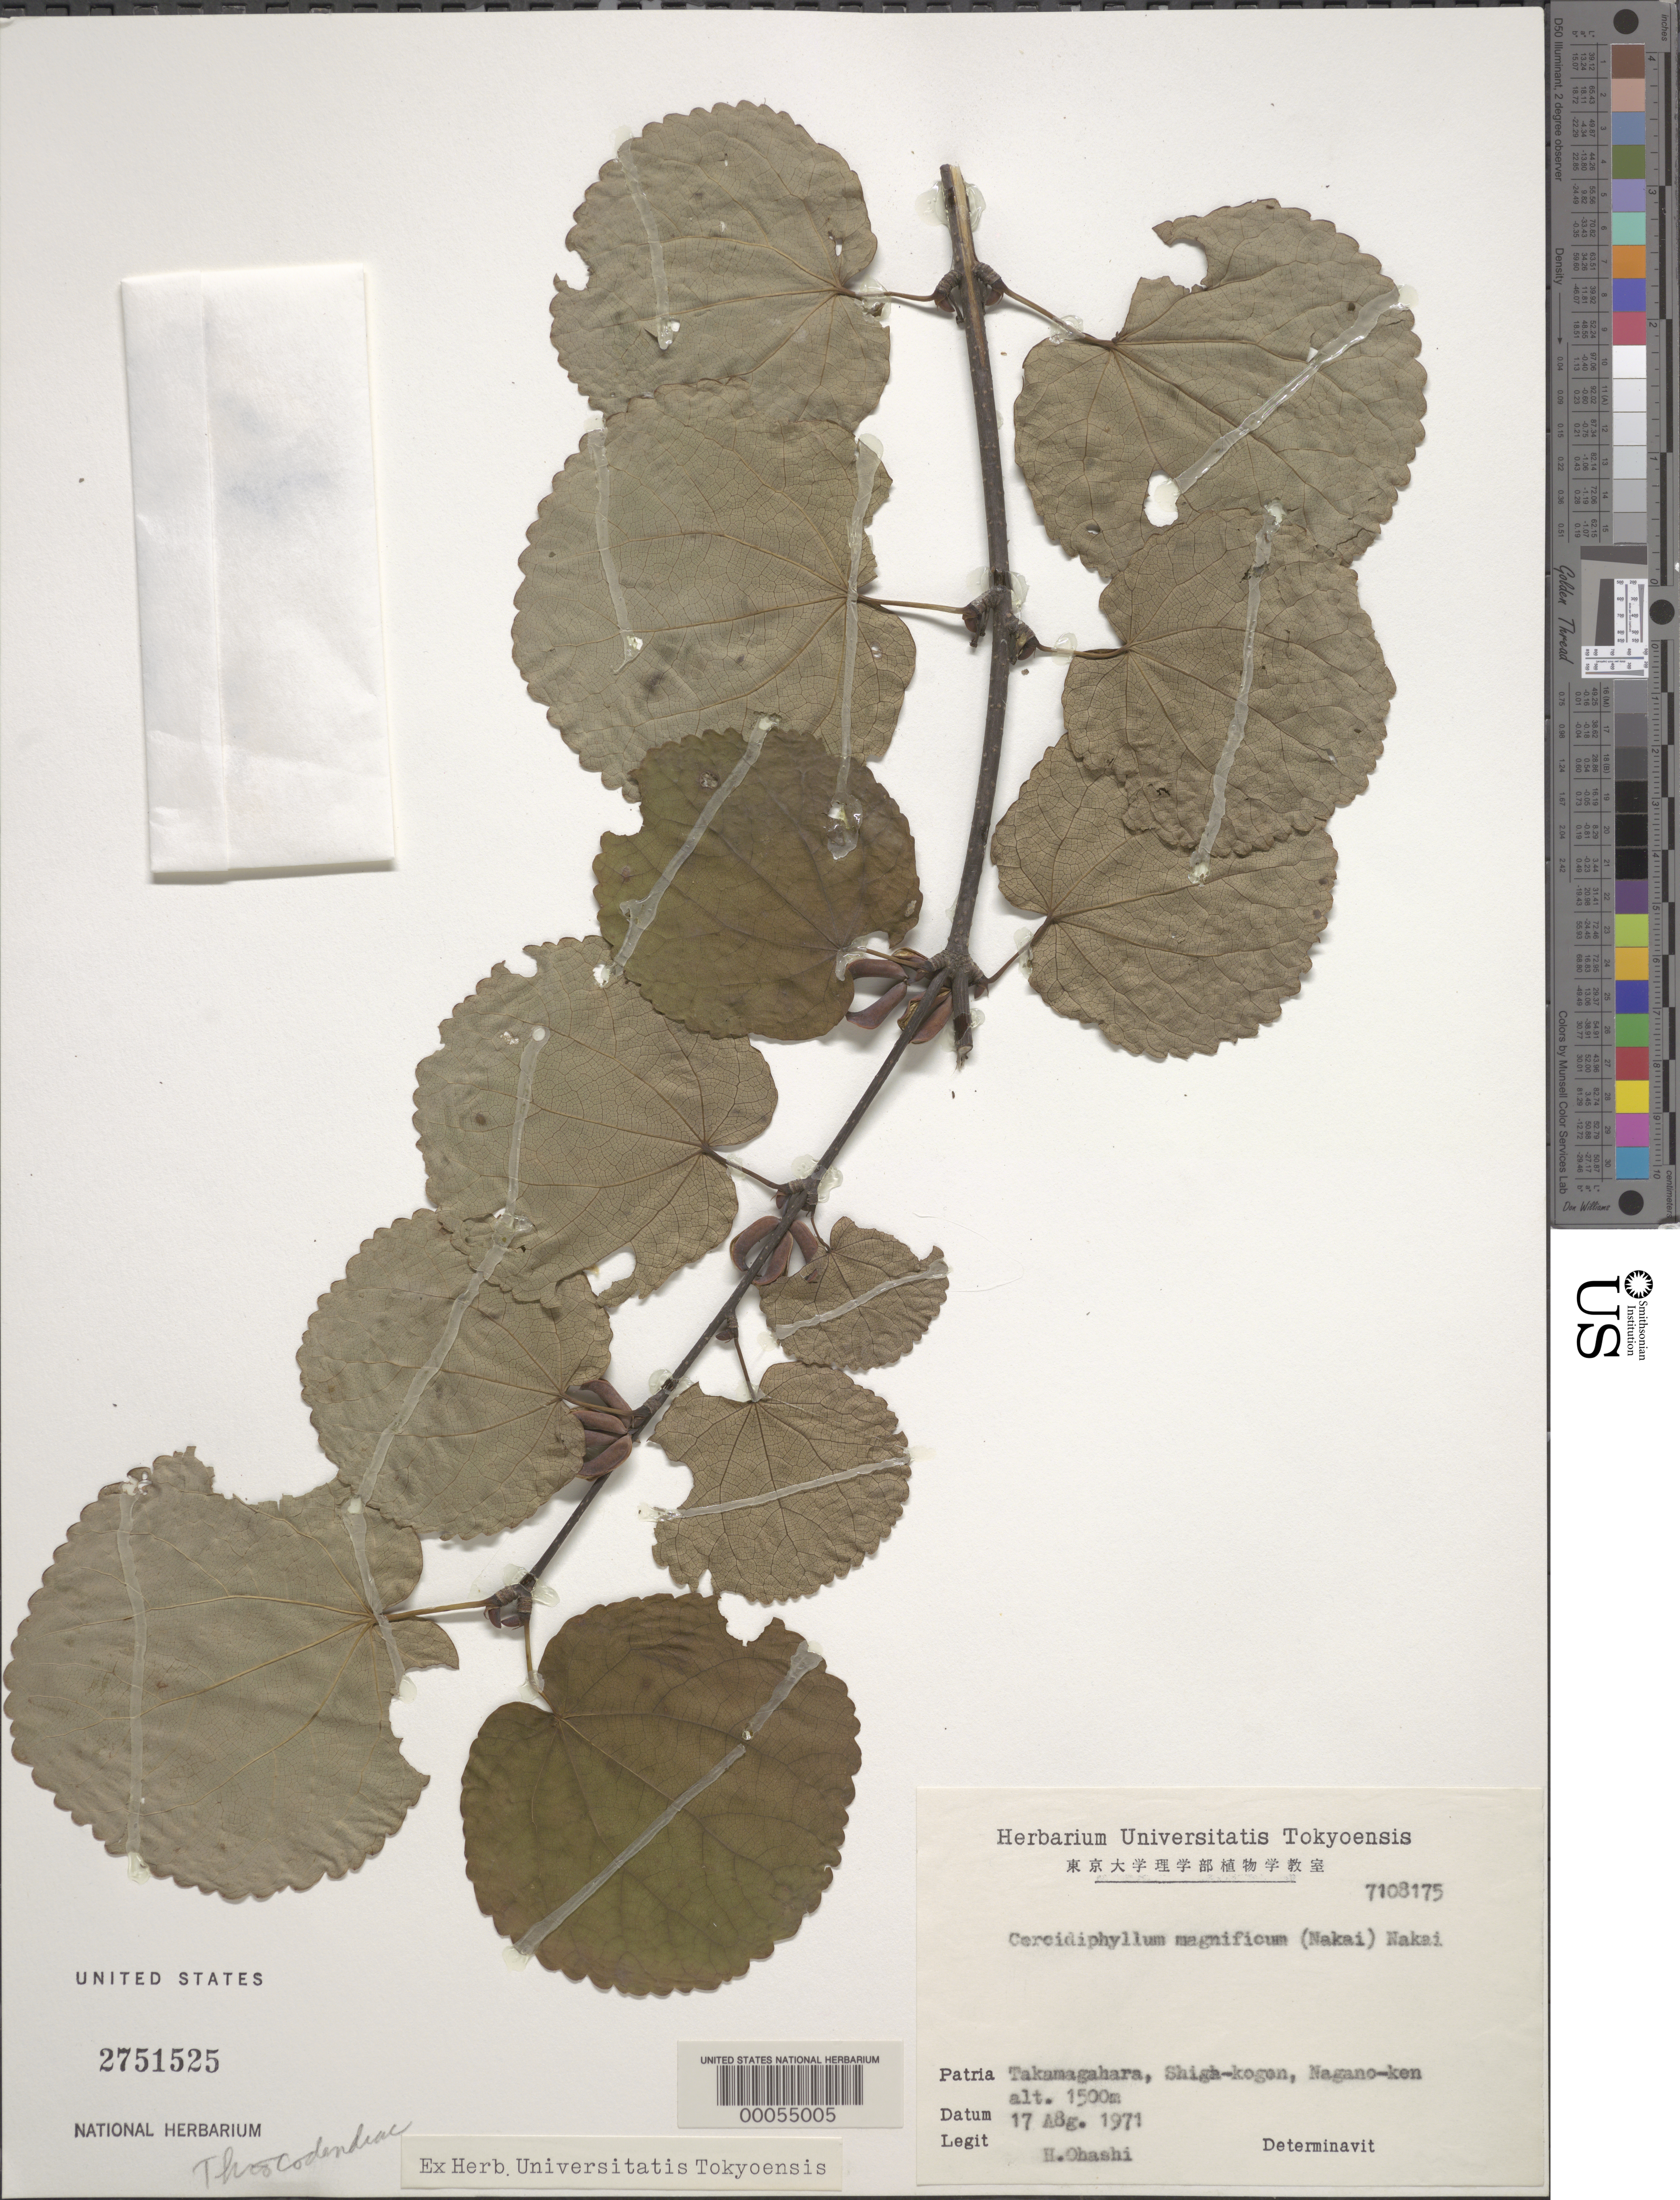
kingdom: Plantae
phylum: Tracheophyta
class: Magnoliopsida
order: Saxifragales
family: Cercidiphyllaceae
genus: Cercidiphyllum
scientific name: Cercidiphyllum magnificum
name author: (Nakai) Nakai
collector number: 7108175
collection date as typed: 17 Aug 1971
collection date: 1971-08-17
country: Japan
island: Honshu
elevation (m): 1500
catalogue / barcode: US 2751525